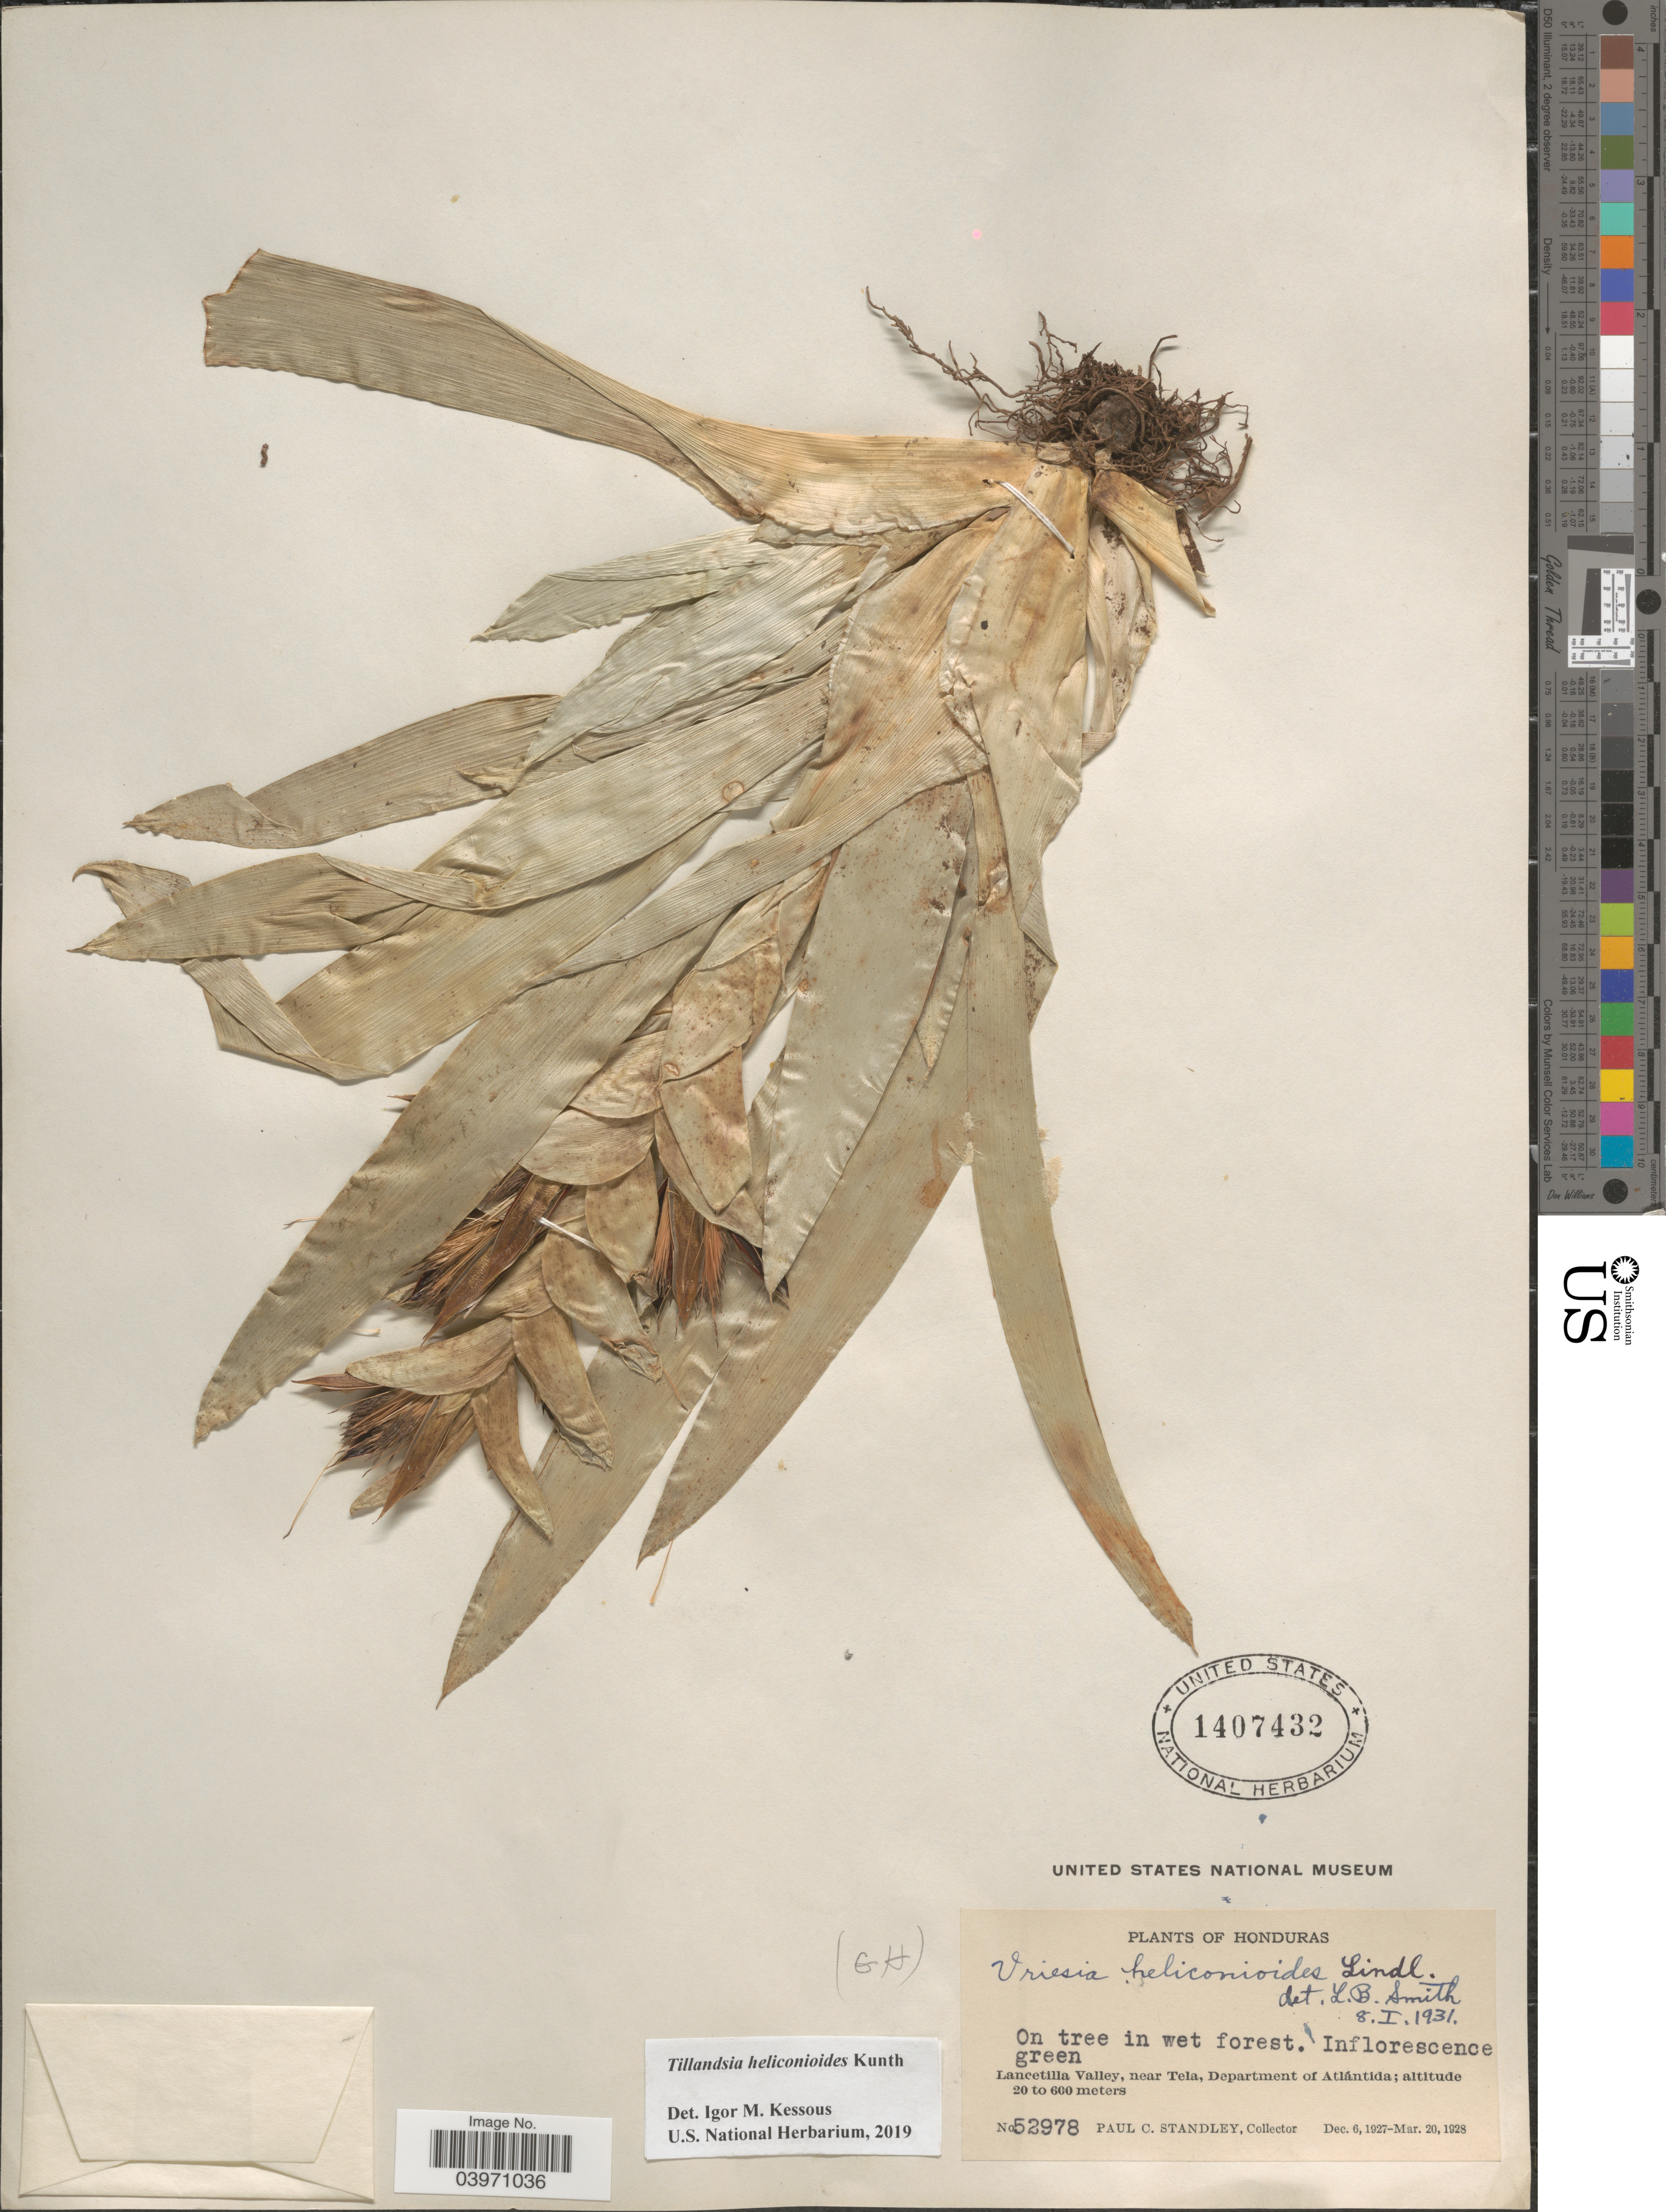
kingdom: Plantae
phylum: Tracheophyta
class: Liliopsida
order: Poales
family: Bromeliaceae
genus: Tillandsia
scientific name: Tillandsia heliconioides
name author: Kunth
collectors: P. C. Standley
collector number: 52978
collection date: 1927-12-06/1928-03-20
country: Honduras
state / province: Atlantida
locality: Lancetilla Valley, near Tela, Department of Atlántida.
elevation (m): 20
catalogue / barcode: US 1407432